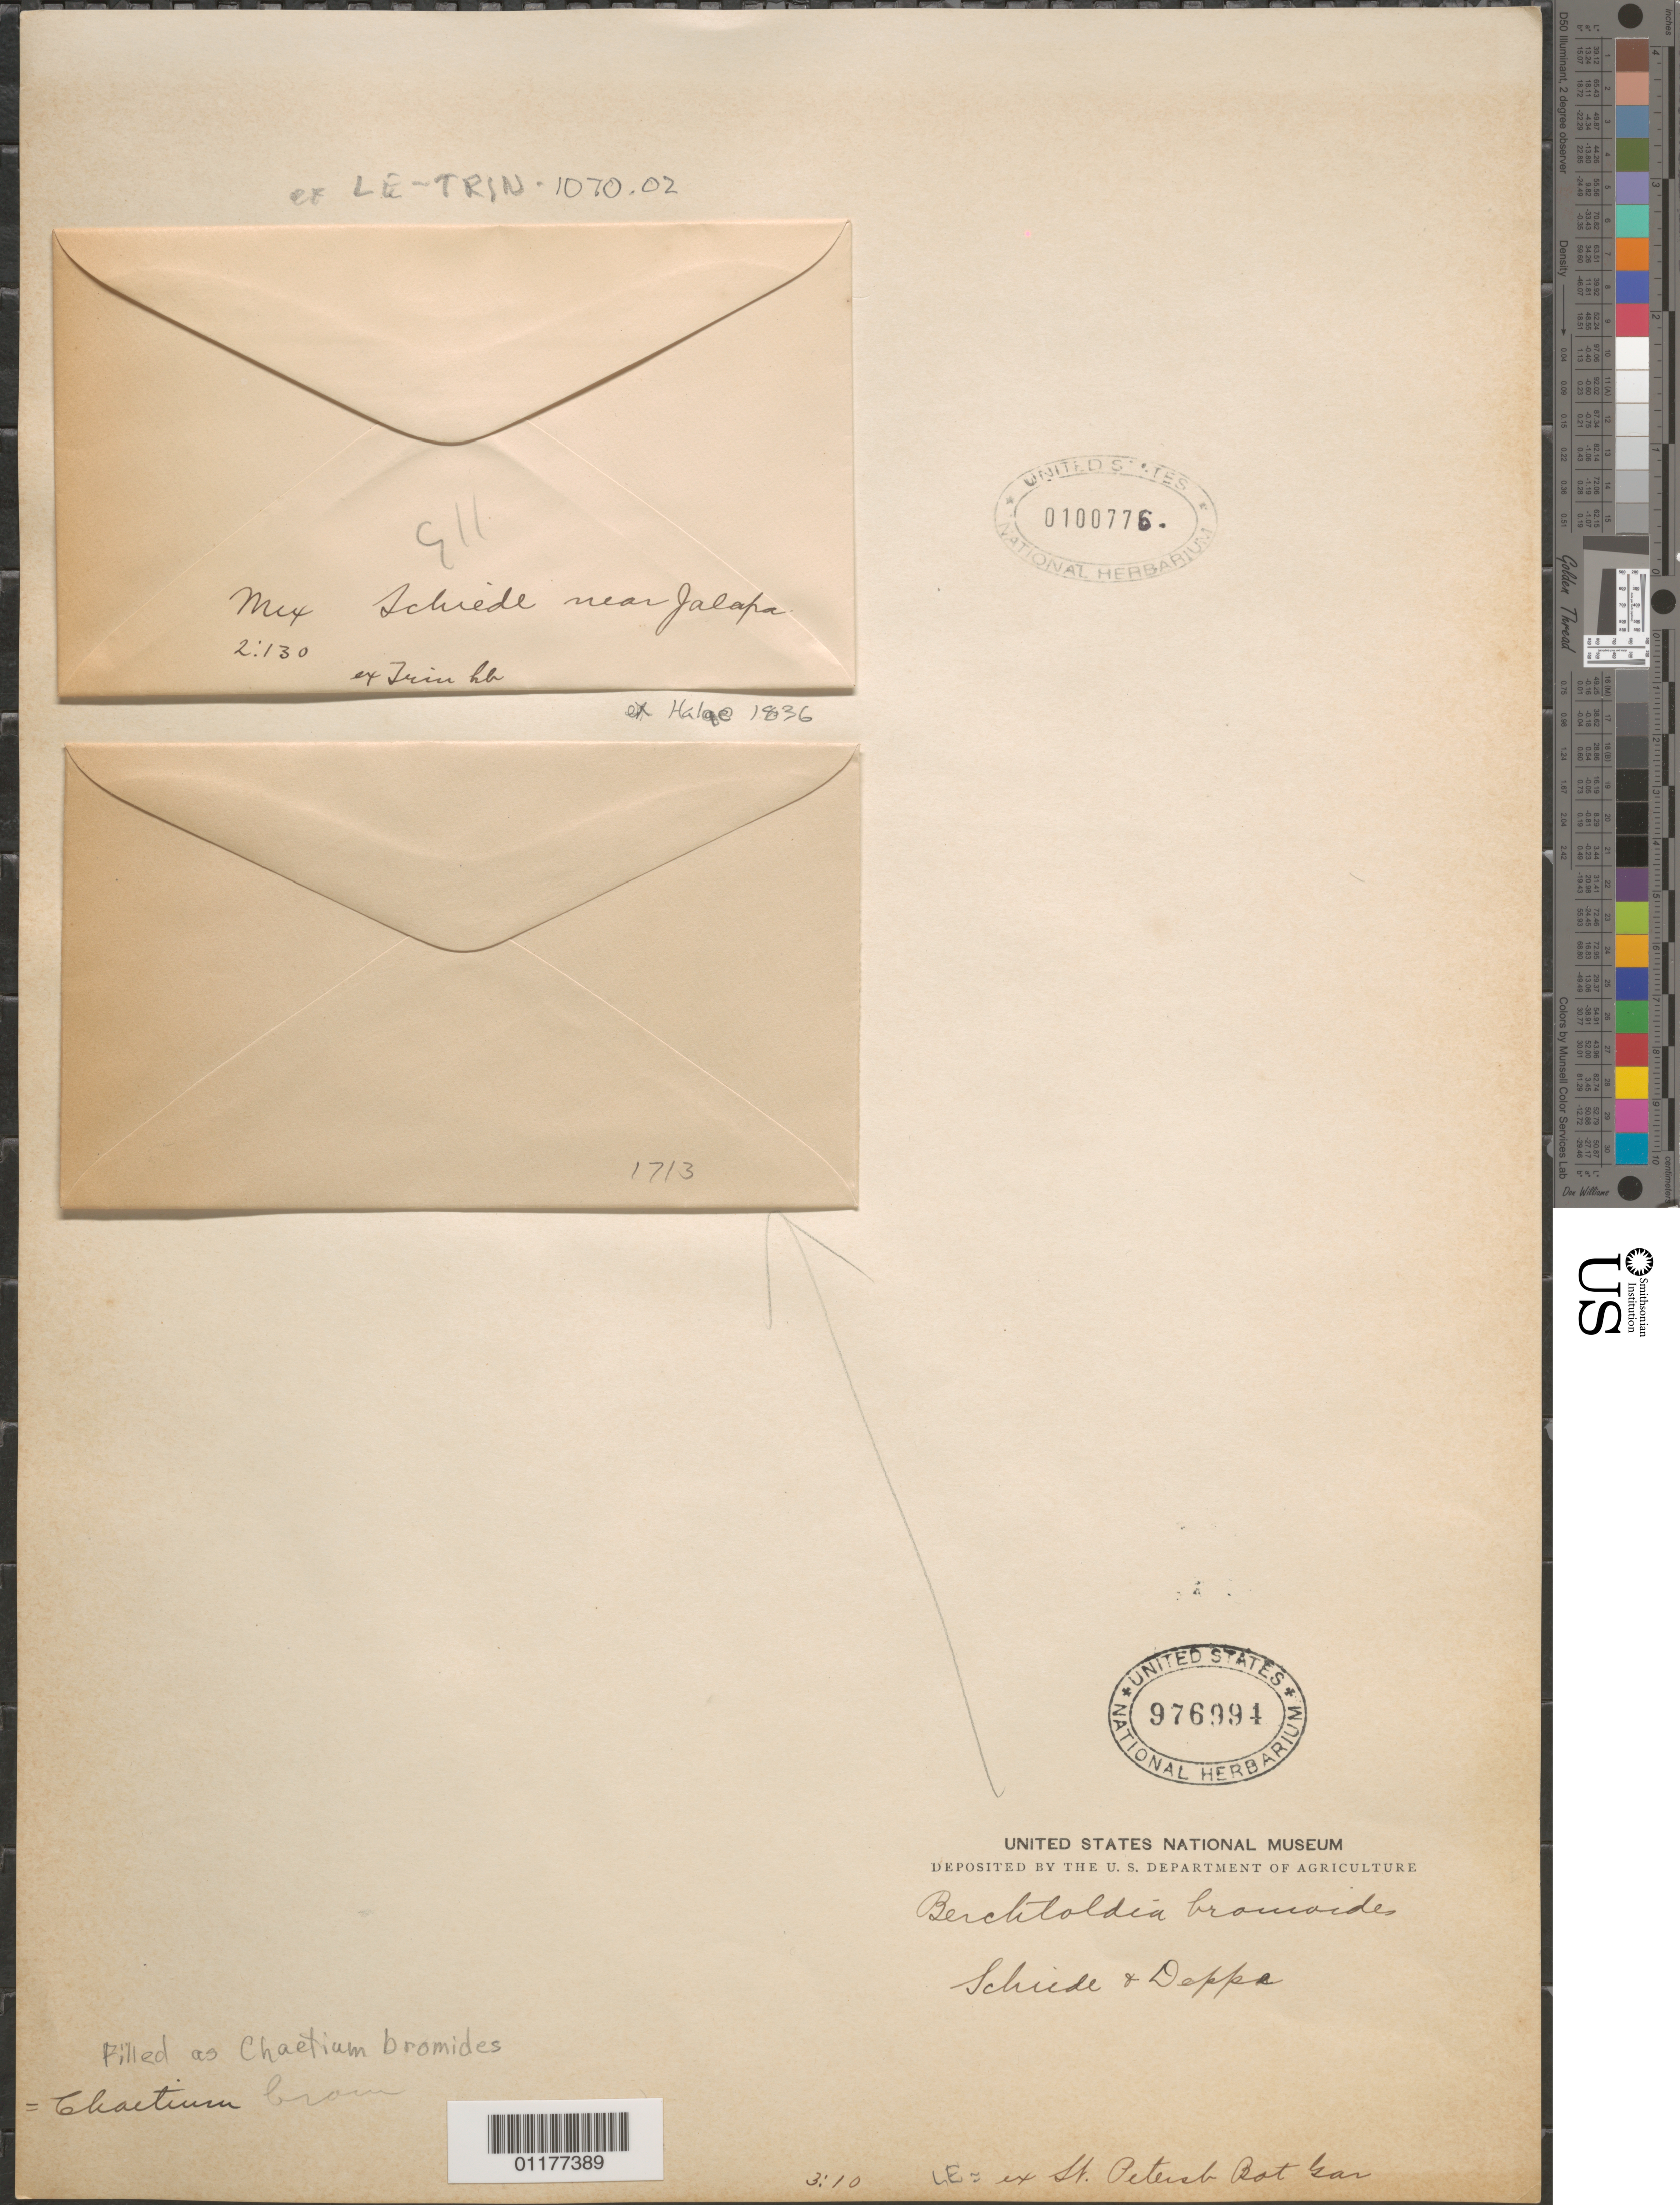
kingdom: Plantae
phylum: Tracheophyta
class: Liliopsida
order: Poales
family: Poaceae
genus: Chaetium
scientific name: Chaetium bromoides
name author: (J. Presl) Benth. ex Hemsl.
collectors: C. J. W. Schiede & F. Deppe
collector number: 1713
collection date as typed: bef 1836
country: Mexico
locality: Collected from ex LE - St. Petersberg Bot Garden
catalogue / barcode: US 976994-2